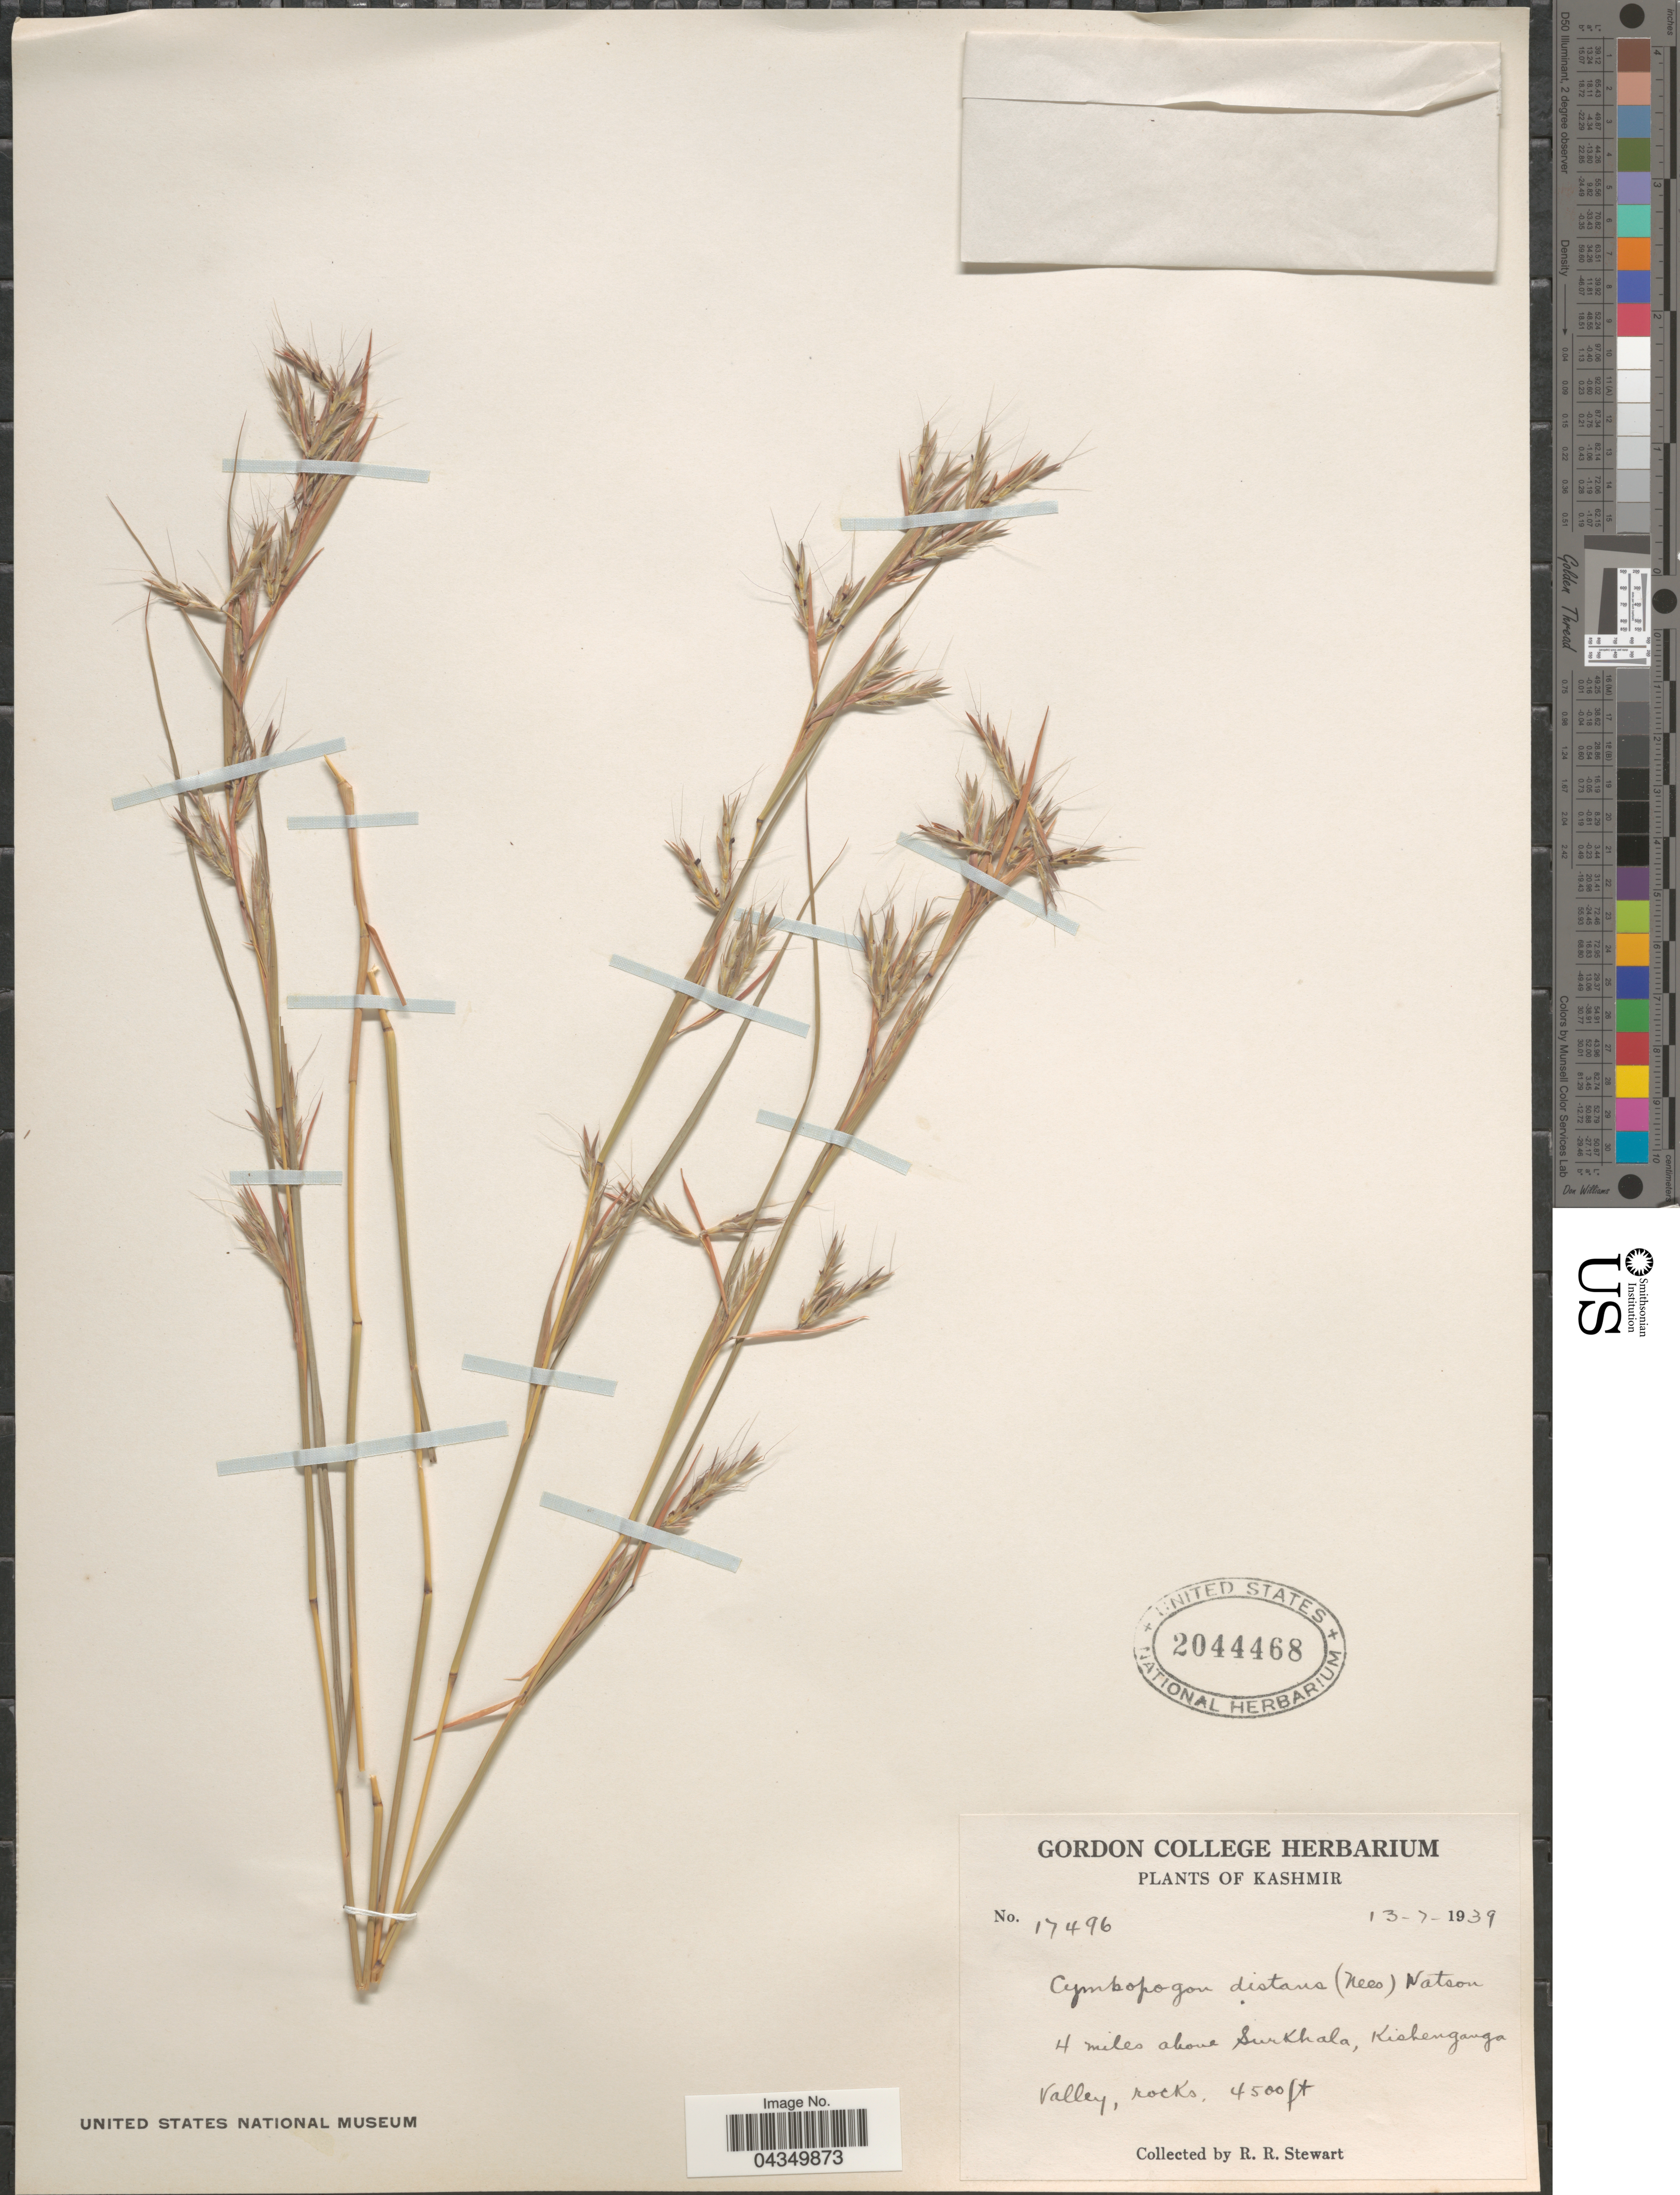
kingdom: Plantae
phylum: Tracheophyta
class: Liliopsida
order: Poales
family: Poaceae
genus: Cymbopogon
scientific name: Cymbopogon distans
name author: (Nees ex Steud.) Willd.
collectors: R. Stewart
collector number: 17496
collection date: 1939-07-13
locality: Kashmir. 4 miles above Surkhala, Kishenganga Valley.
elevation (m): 1372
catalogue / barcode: US 2044468